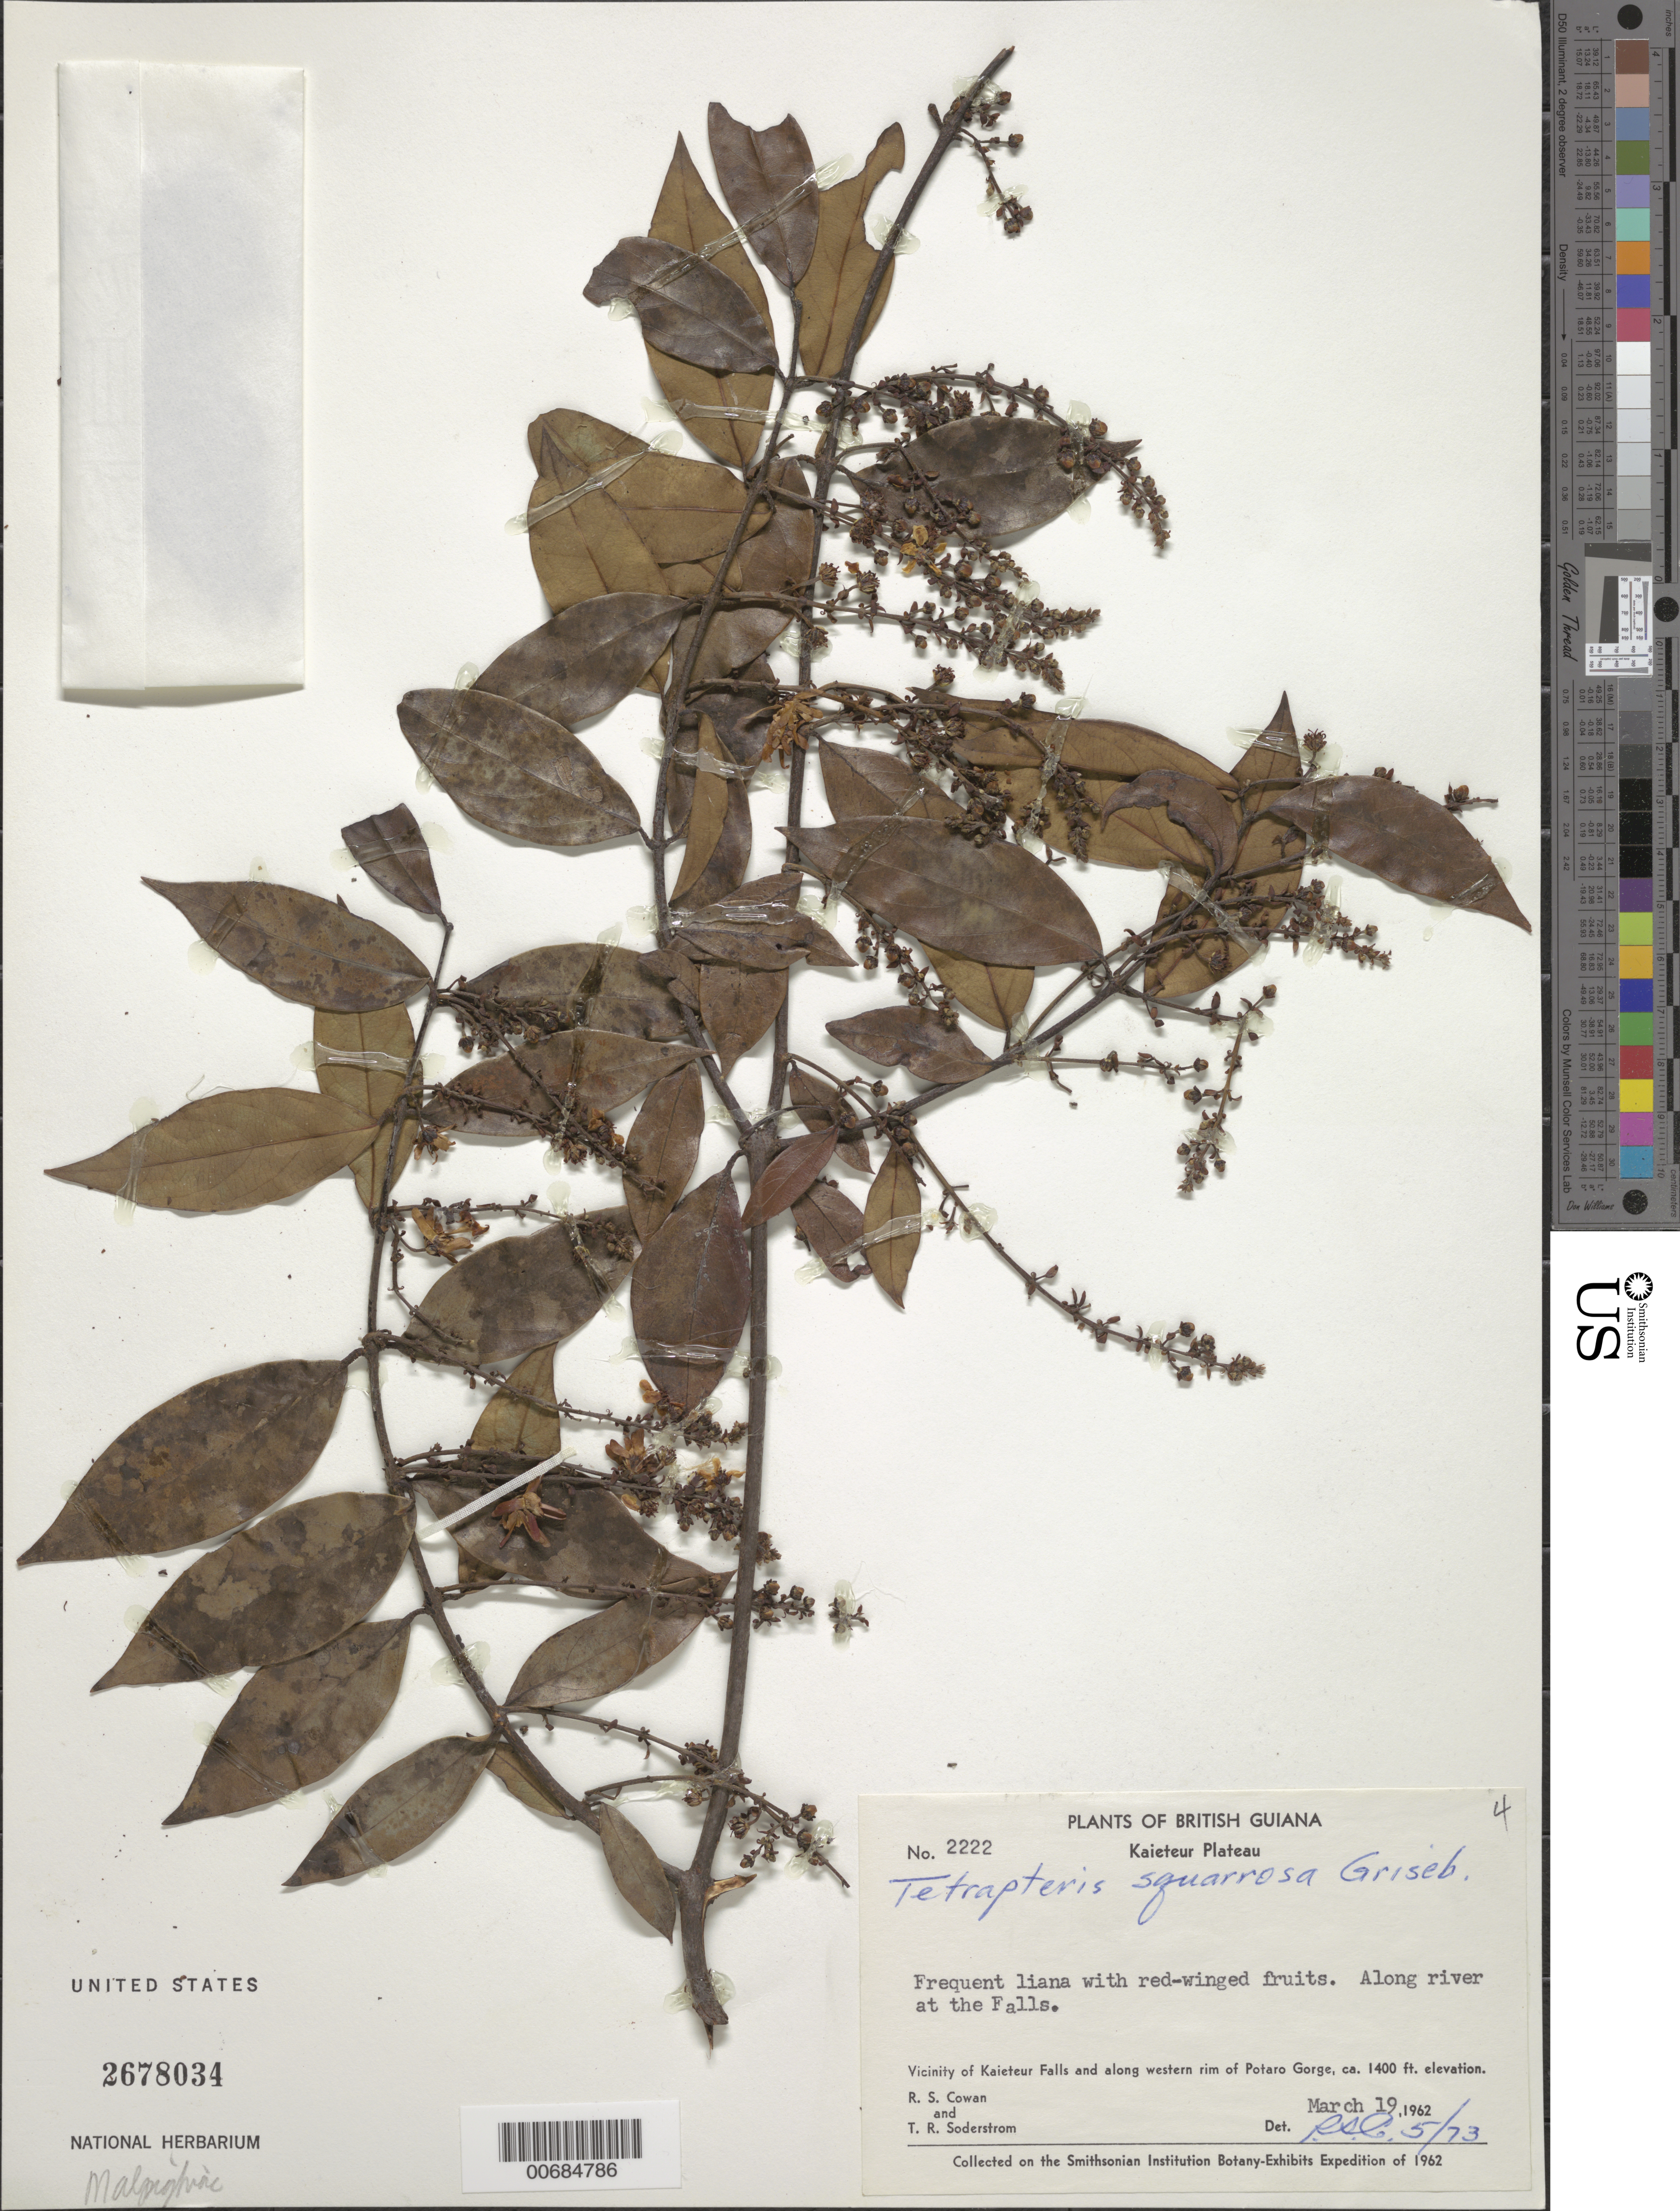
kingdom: Plantae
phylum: Tracheophyta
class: Magnoliopsida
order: Malpighiales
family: Malpighiaceae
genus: Glicophyllum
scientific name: Glicophyllum stylopterum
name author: (A. Juss.) R.F. Almeida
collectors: R. S. Cowan & T. R. Soderstrom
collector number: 2222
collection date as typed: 19-Mar-62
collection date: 1962-03-19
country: Guyana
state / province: Potaro-Siparuni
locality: Kaieteur Falls, Potaro R.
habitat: River side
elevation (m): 427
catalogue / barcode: US 2678034